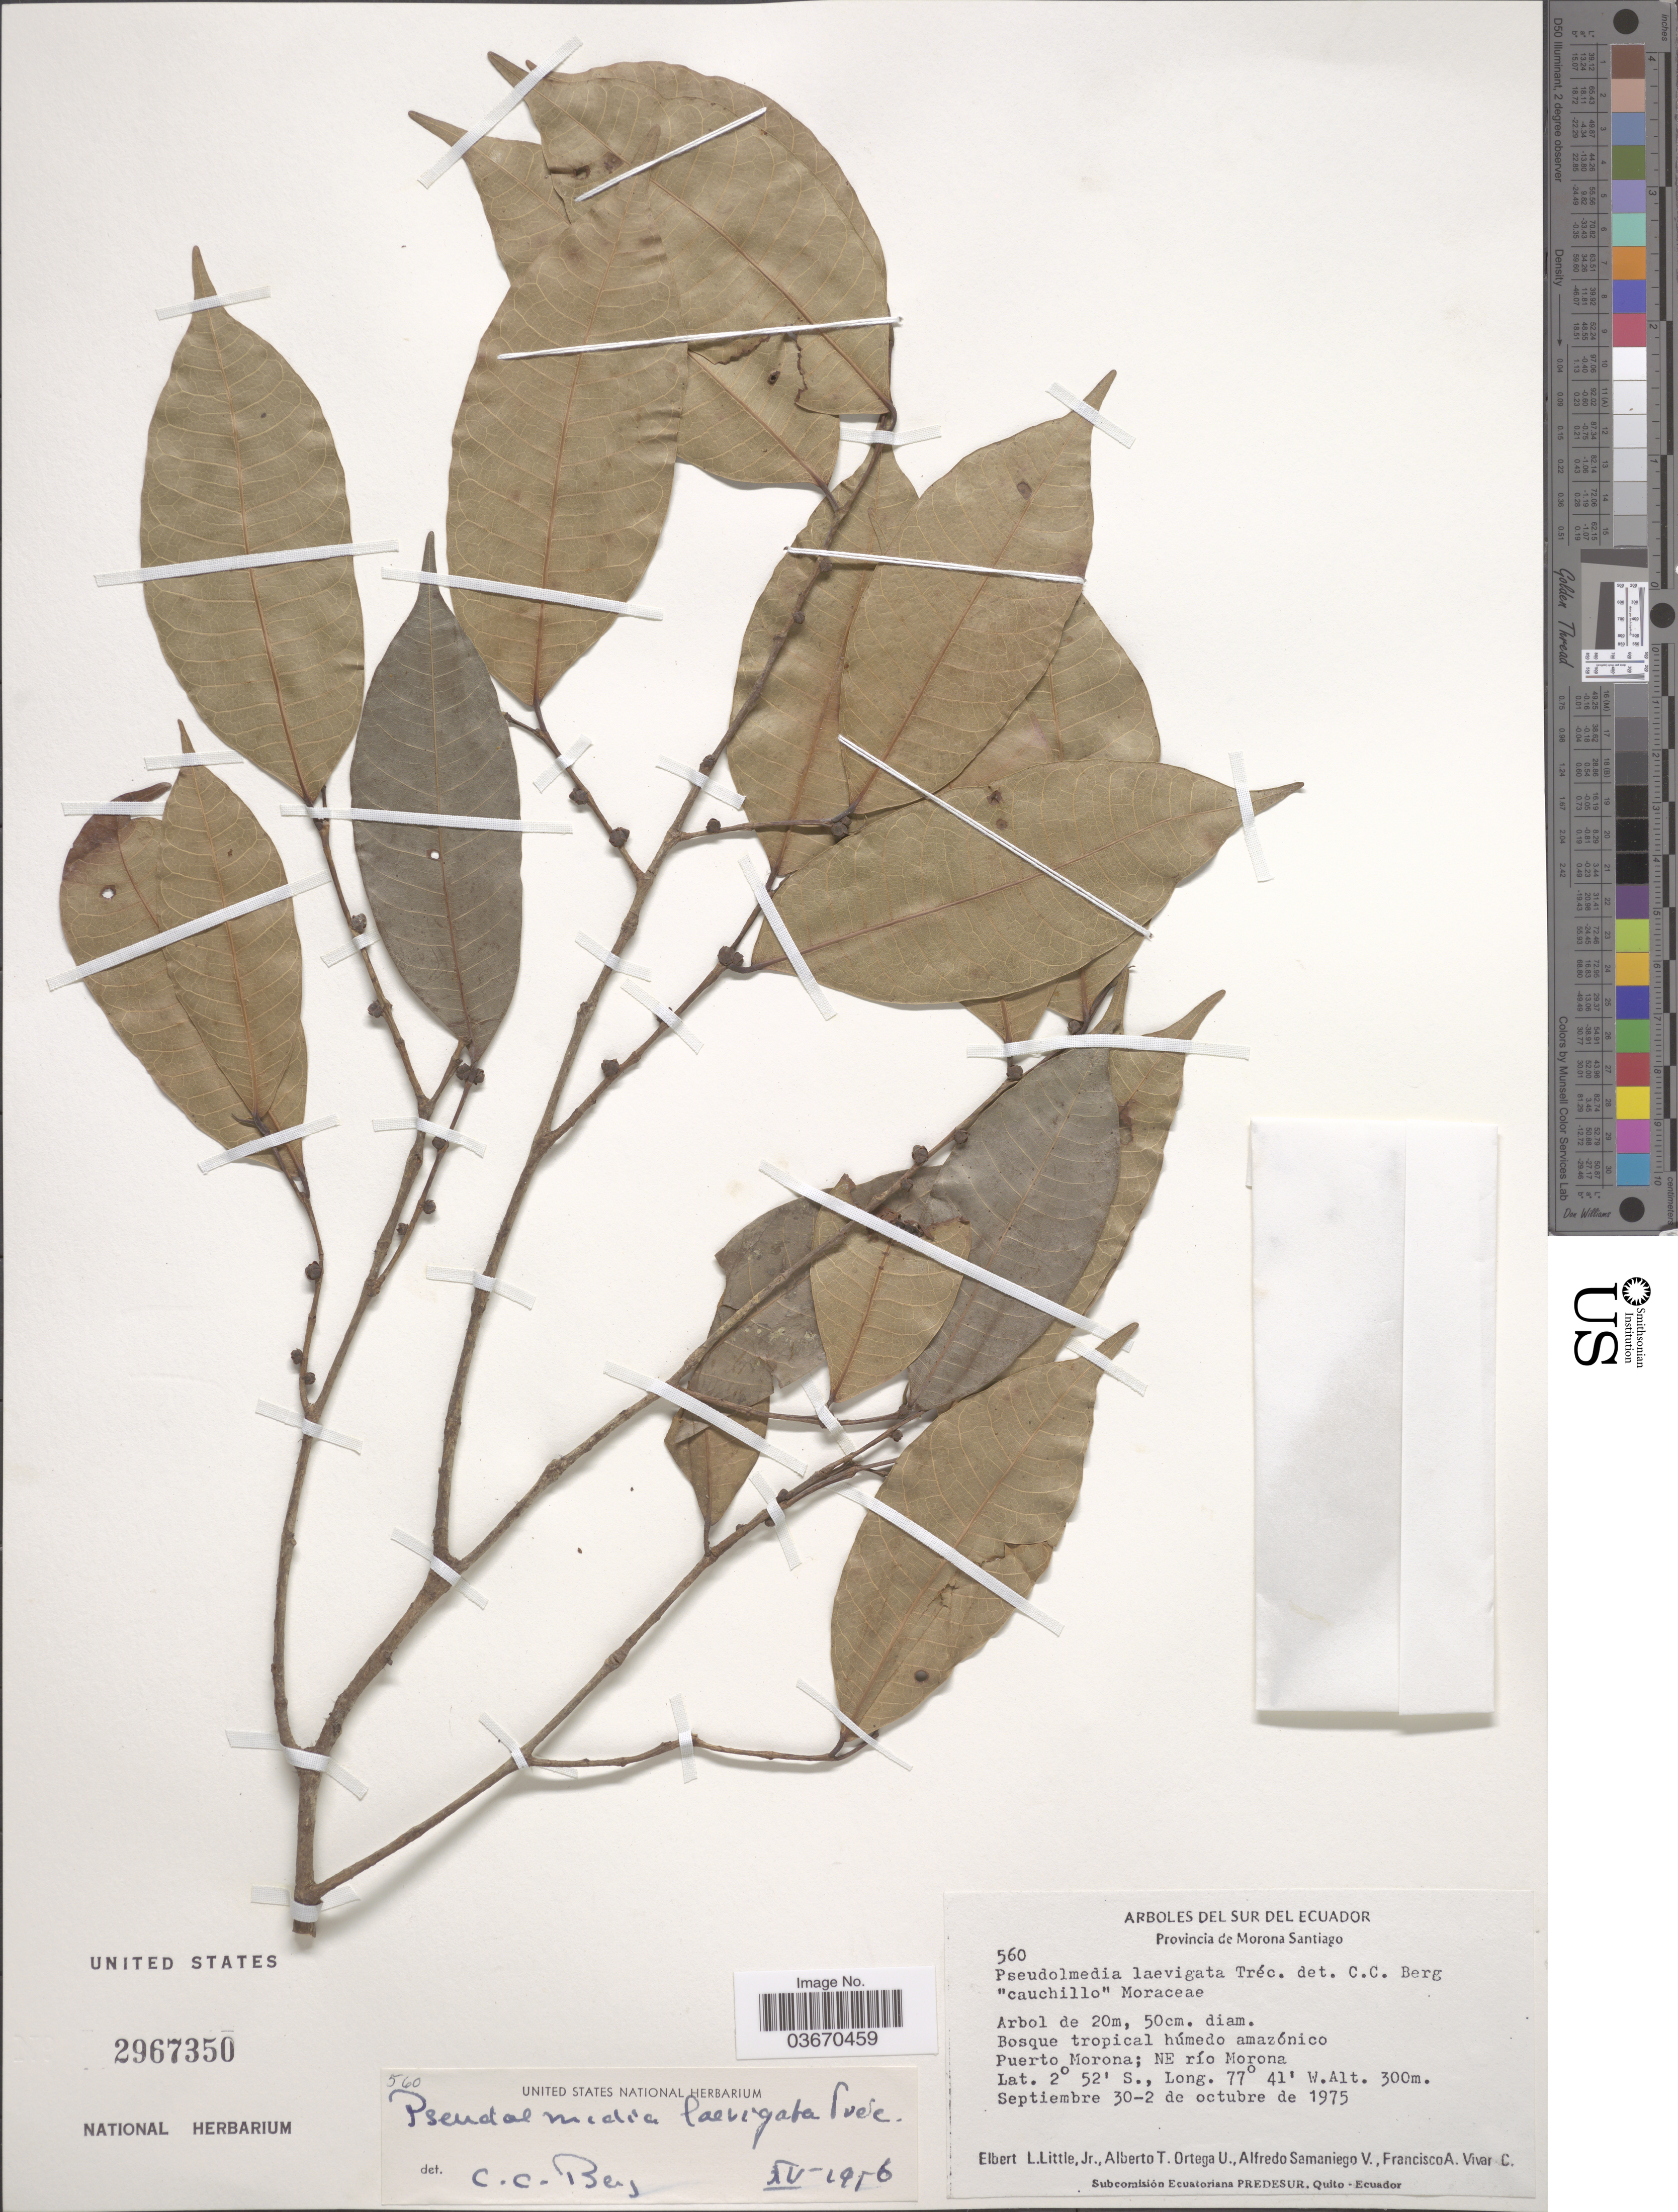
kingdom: Plantae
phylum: Tracheophyta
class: Magnoliopsida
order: Rosales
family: Moraceae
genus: Pseudolmedia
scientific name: Pseudolmedia laevigata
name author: Trécul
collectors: E. L. Little, A. T. Ortega U., A. V. Samaniego & F. A. Vivar C.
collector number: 560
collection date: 1975-09-30/1975-10-02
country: Ecuador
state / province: Morona-Santiago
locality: Sur del Ecuador. Puerto Morona; NE río Morona.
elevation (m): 300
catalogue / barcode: US 2967350